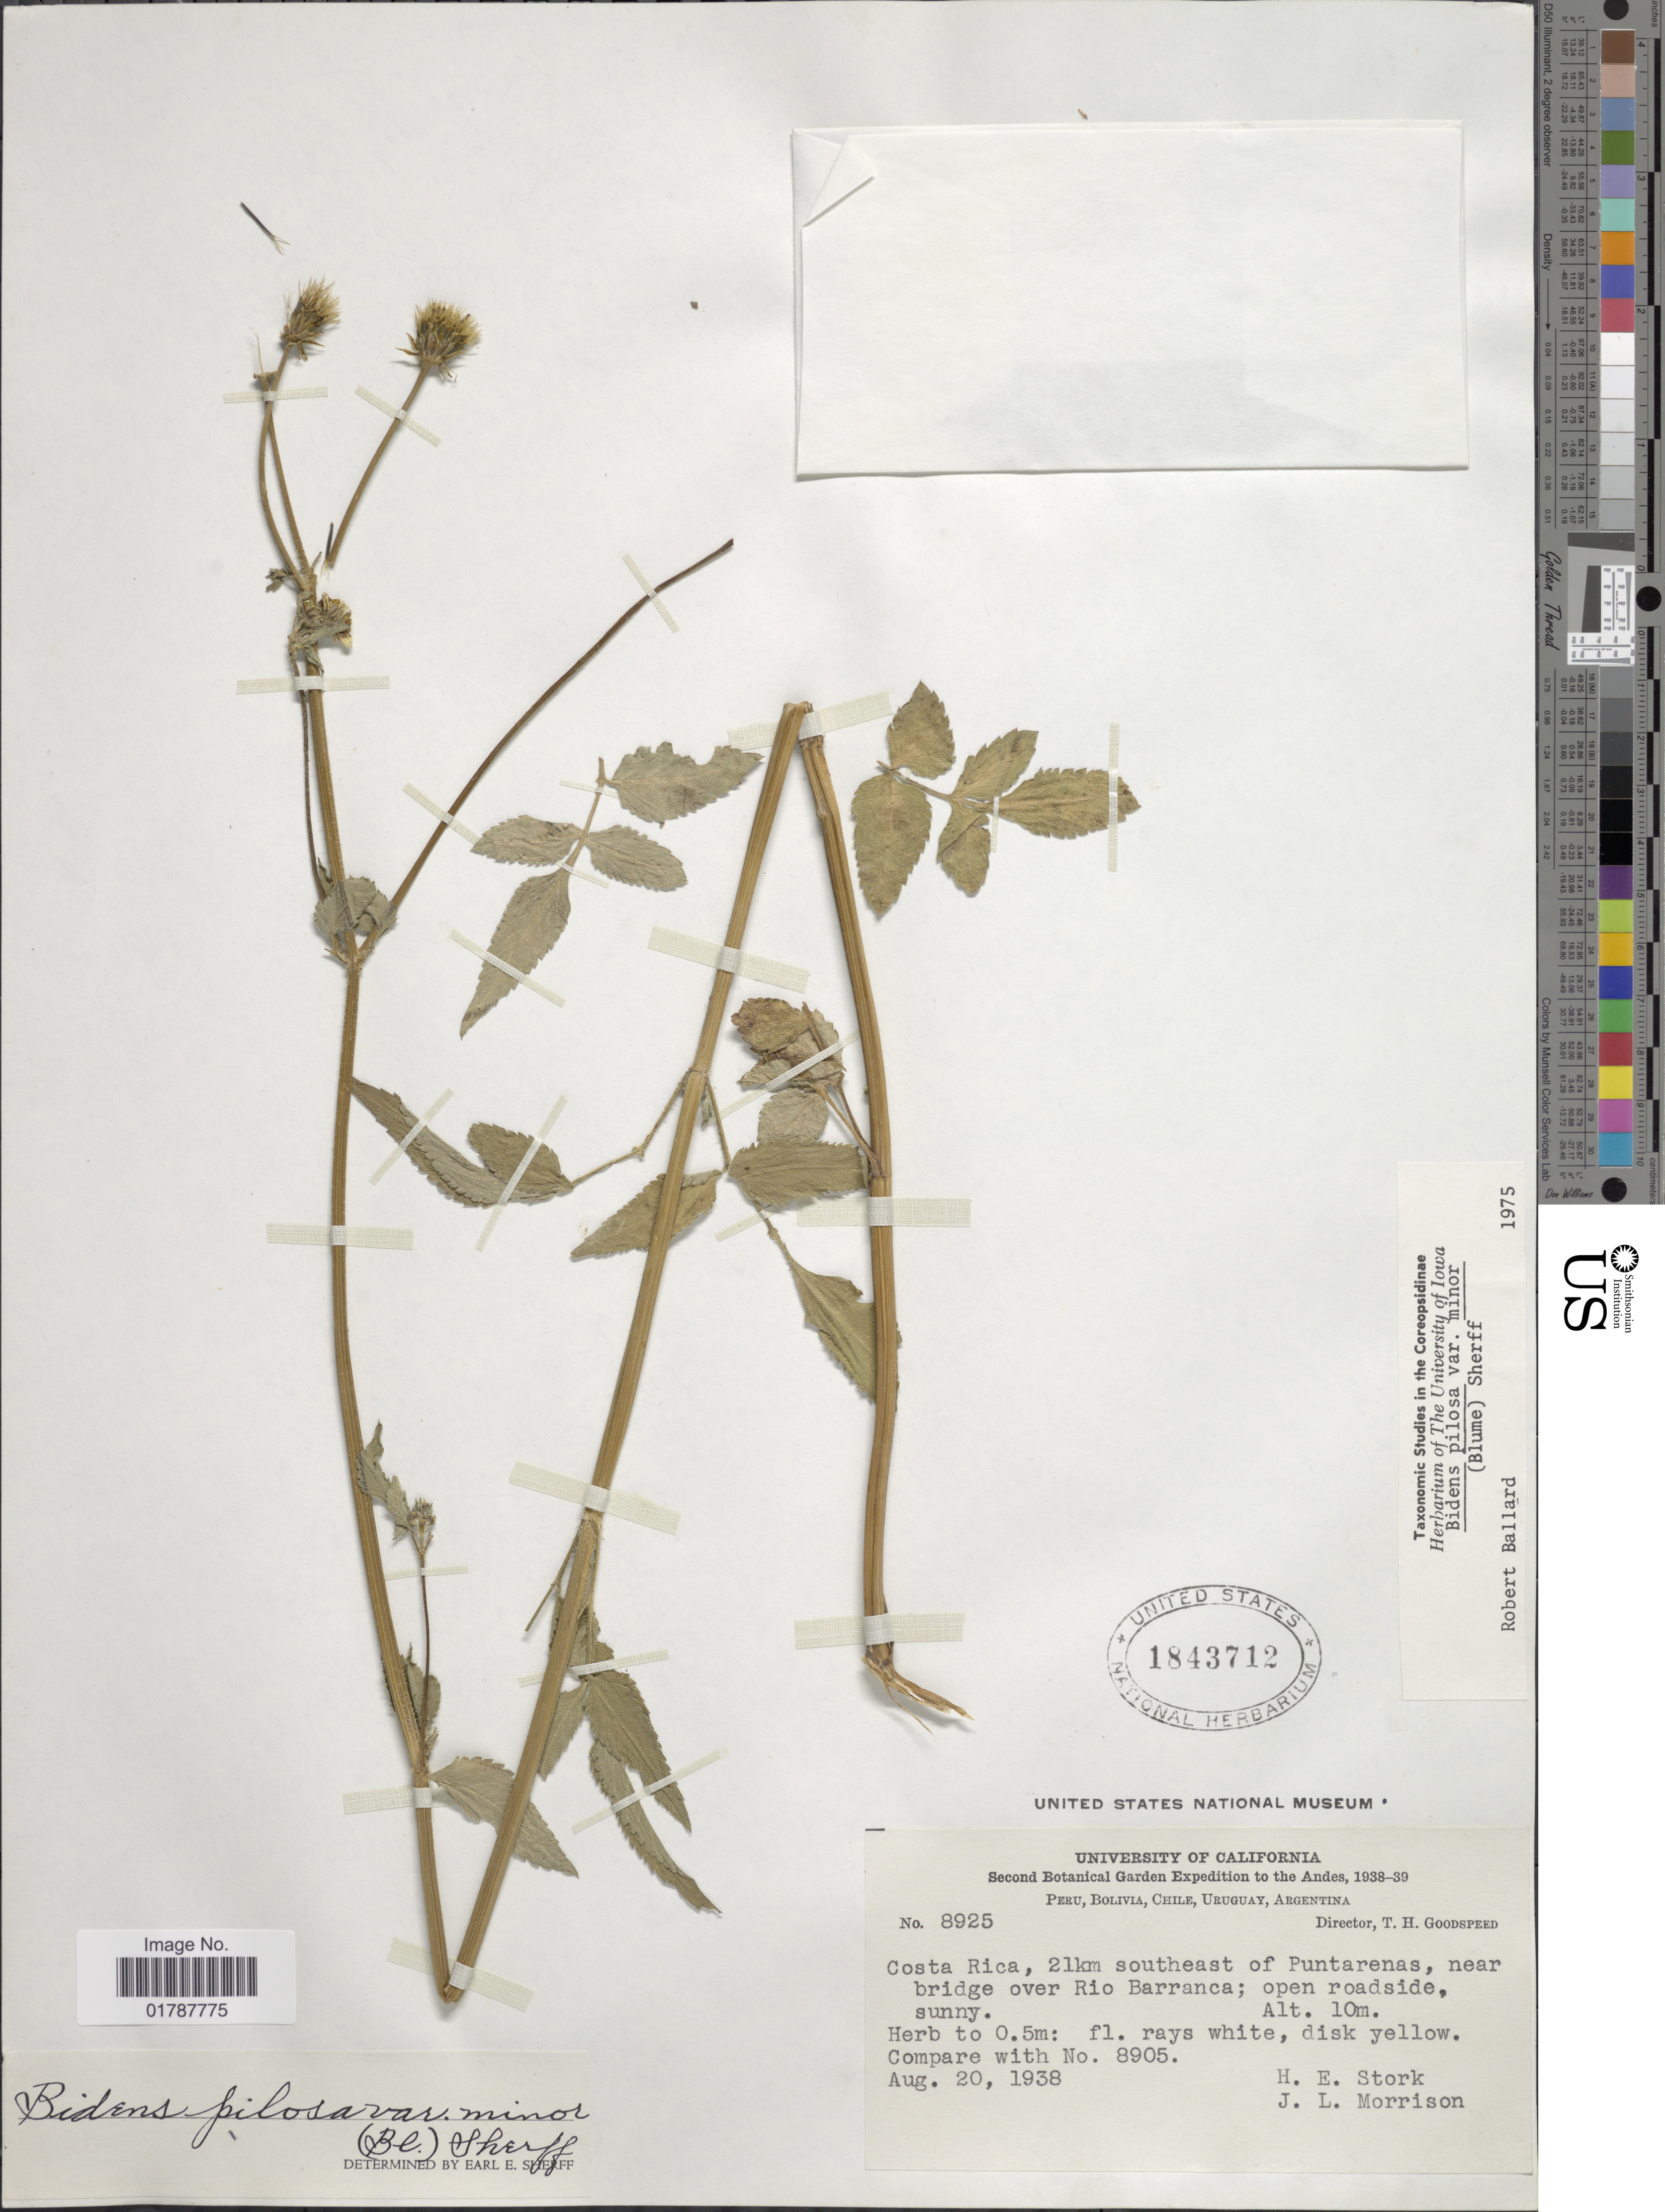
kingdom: Plantae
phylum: Tracheophyta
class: Magnoliopsida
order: Asterales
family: Asteraceae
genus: Bidens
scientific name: Bidens pilosa var. minor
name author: (Blume) Sherff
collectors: H. E. Stork & J. L. Morrison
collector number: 8925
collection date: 1938-08-20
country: Costa Rica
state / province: Puntarenas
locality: Costa Rica, 21 km southeast of Puntarenas, near bridge over Rio Barranca, open roadside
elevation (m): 10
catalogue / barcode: US 1843712